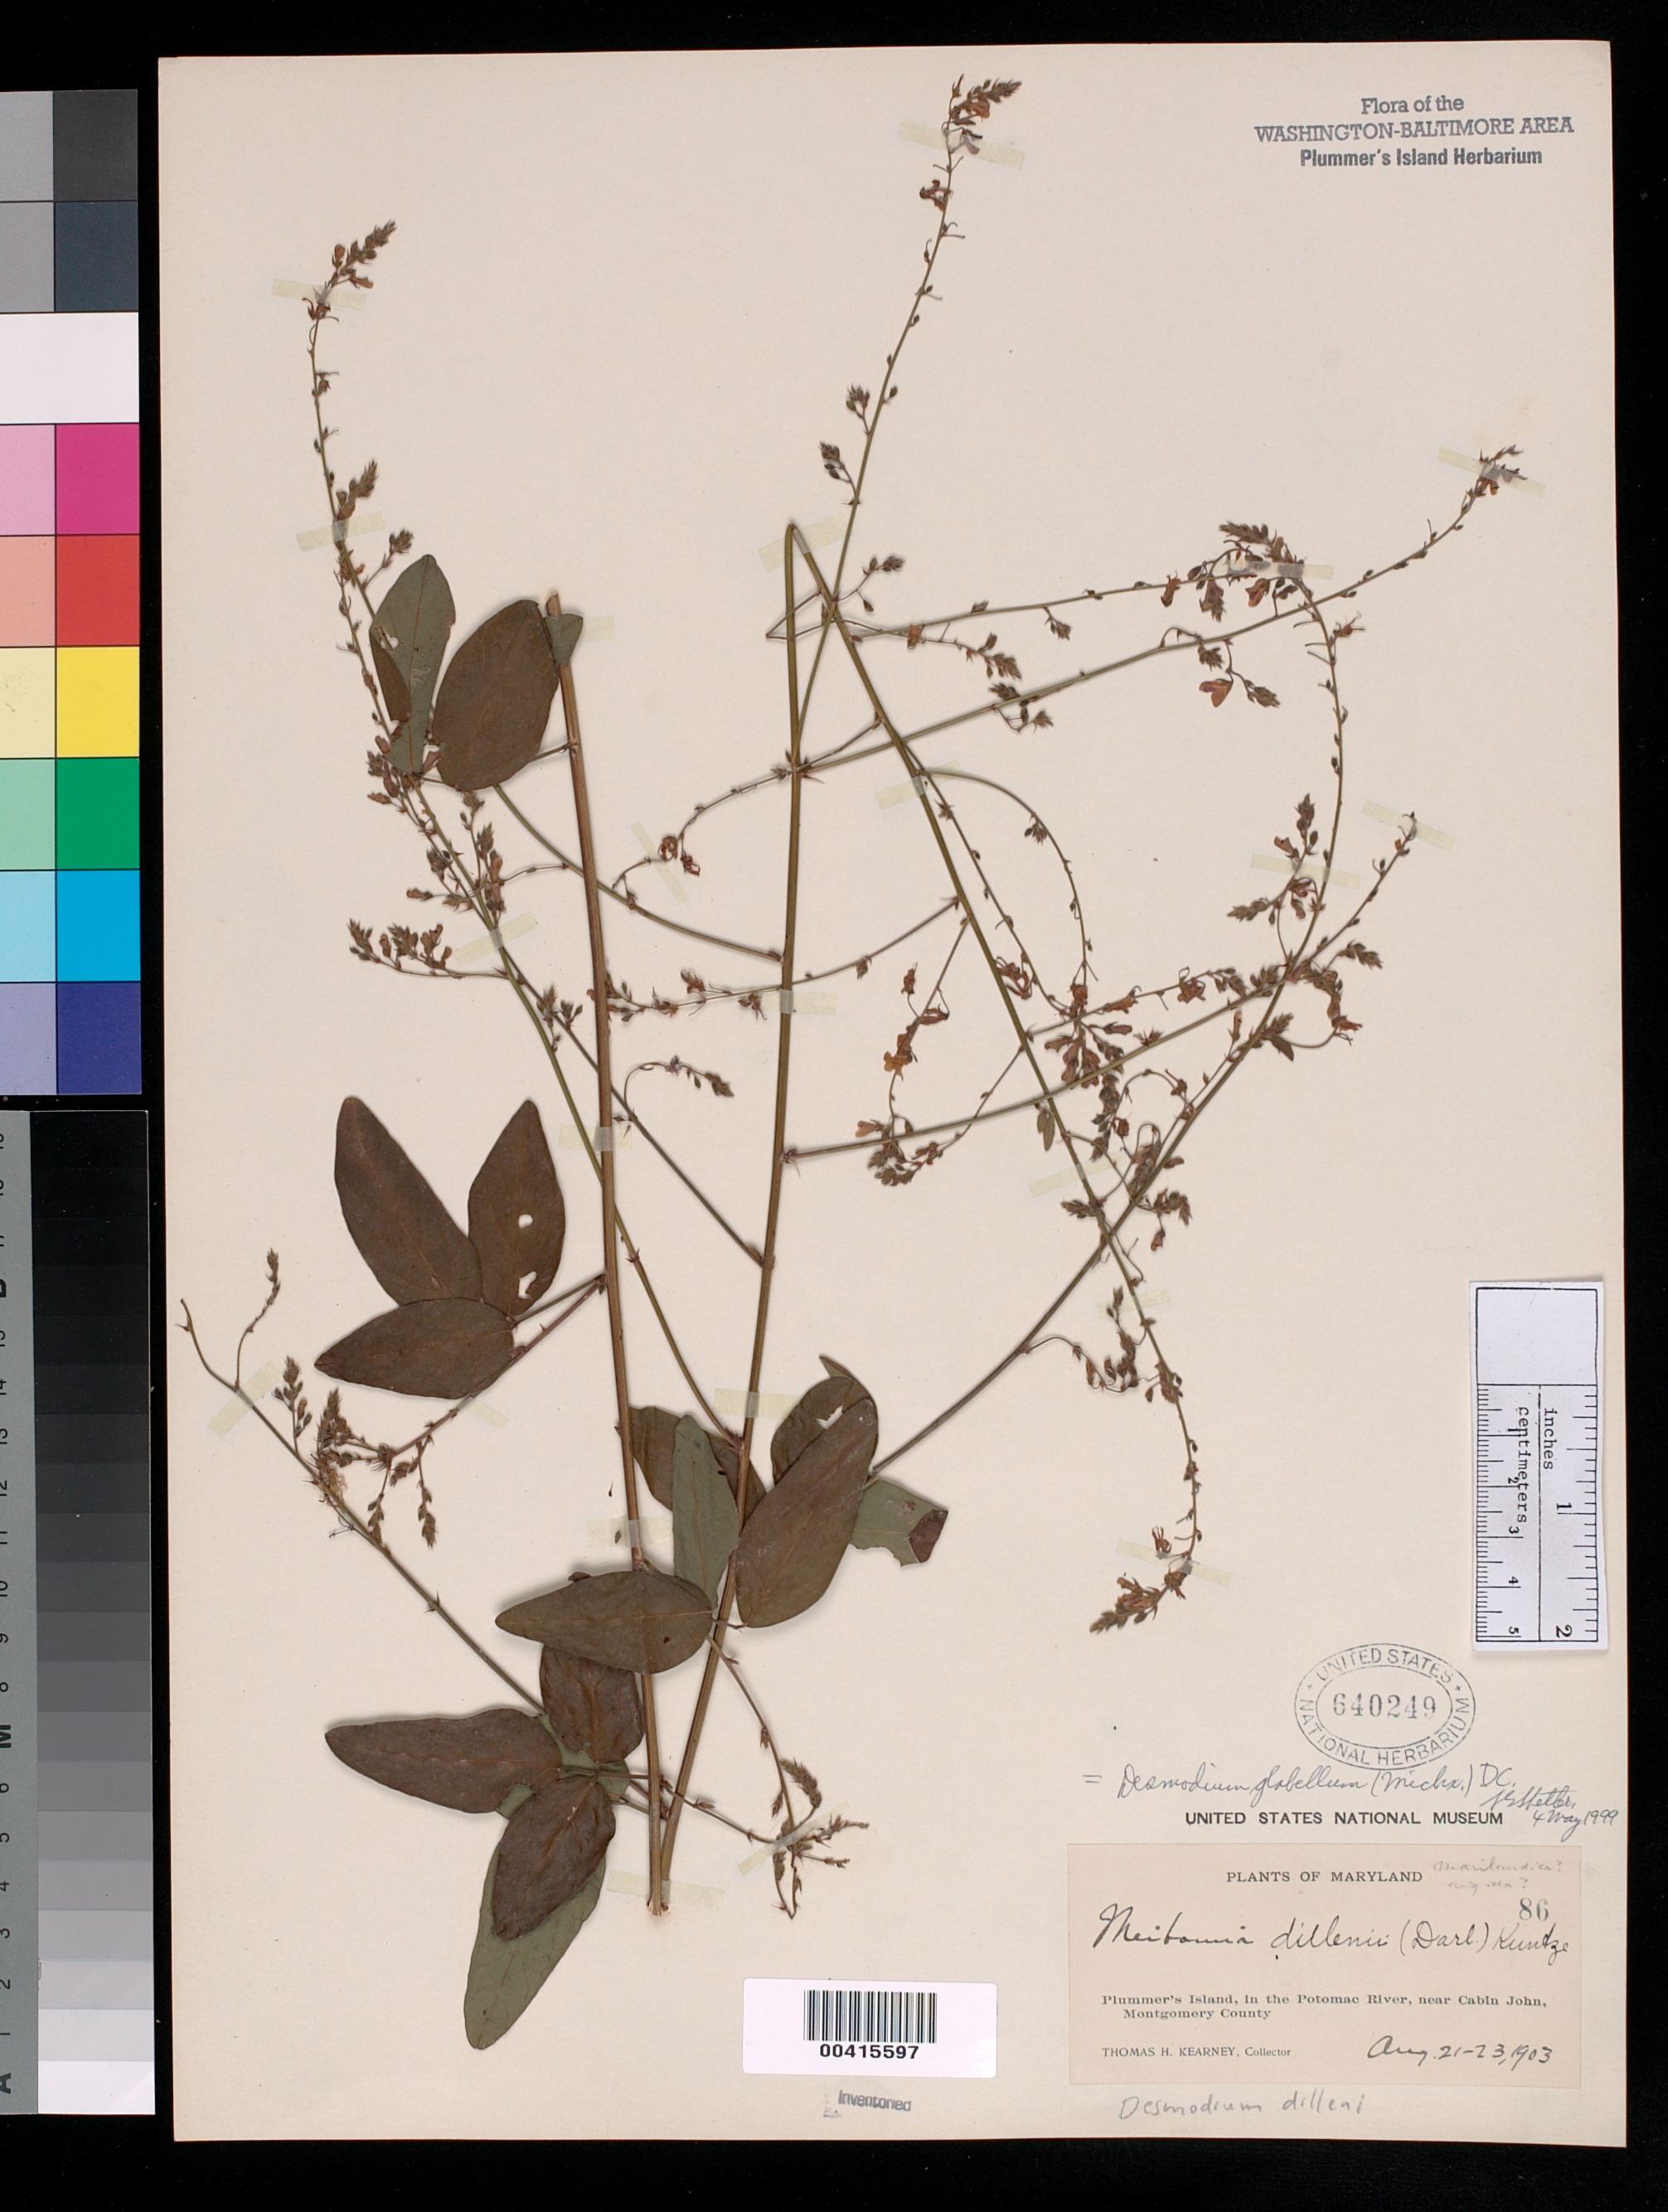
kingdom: Plantae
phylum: Tracheophyta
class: Magnoliopsida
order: Fabales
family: Fabaceae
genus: Desmodium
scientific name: Desmodium glabellum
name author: (Michx.) DC.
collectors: T. H. Kearney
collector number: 86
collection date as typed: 21 Aug 1903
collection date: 1903-08-21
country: United States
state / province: Maryland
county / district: Montgomery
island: Plummers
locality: Plummer's Island Plummers Island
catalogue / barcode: US 640249